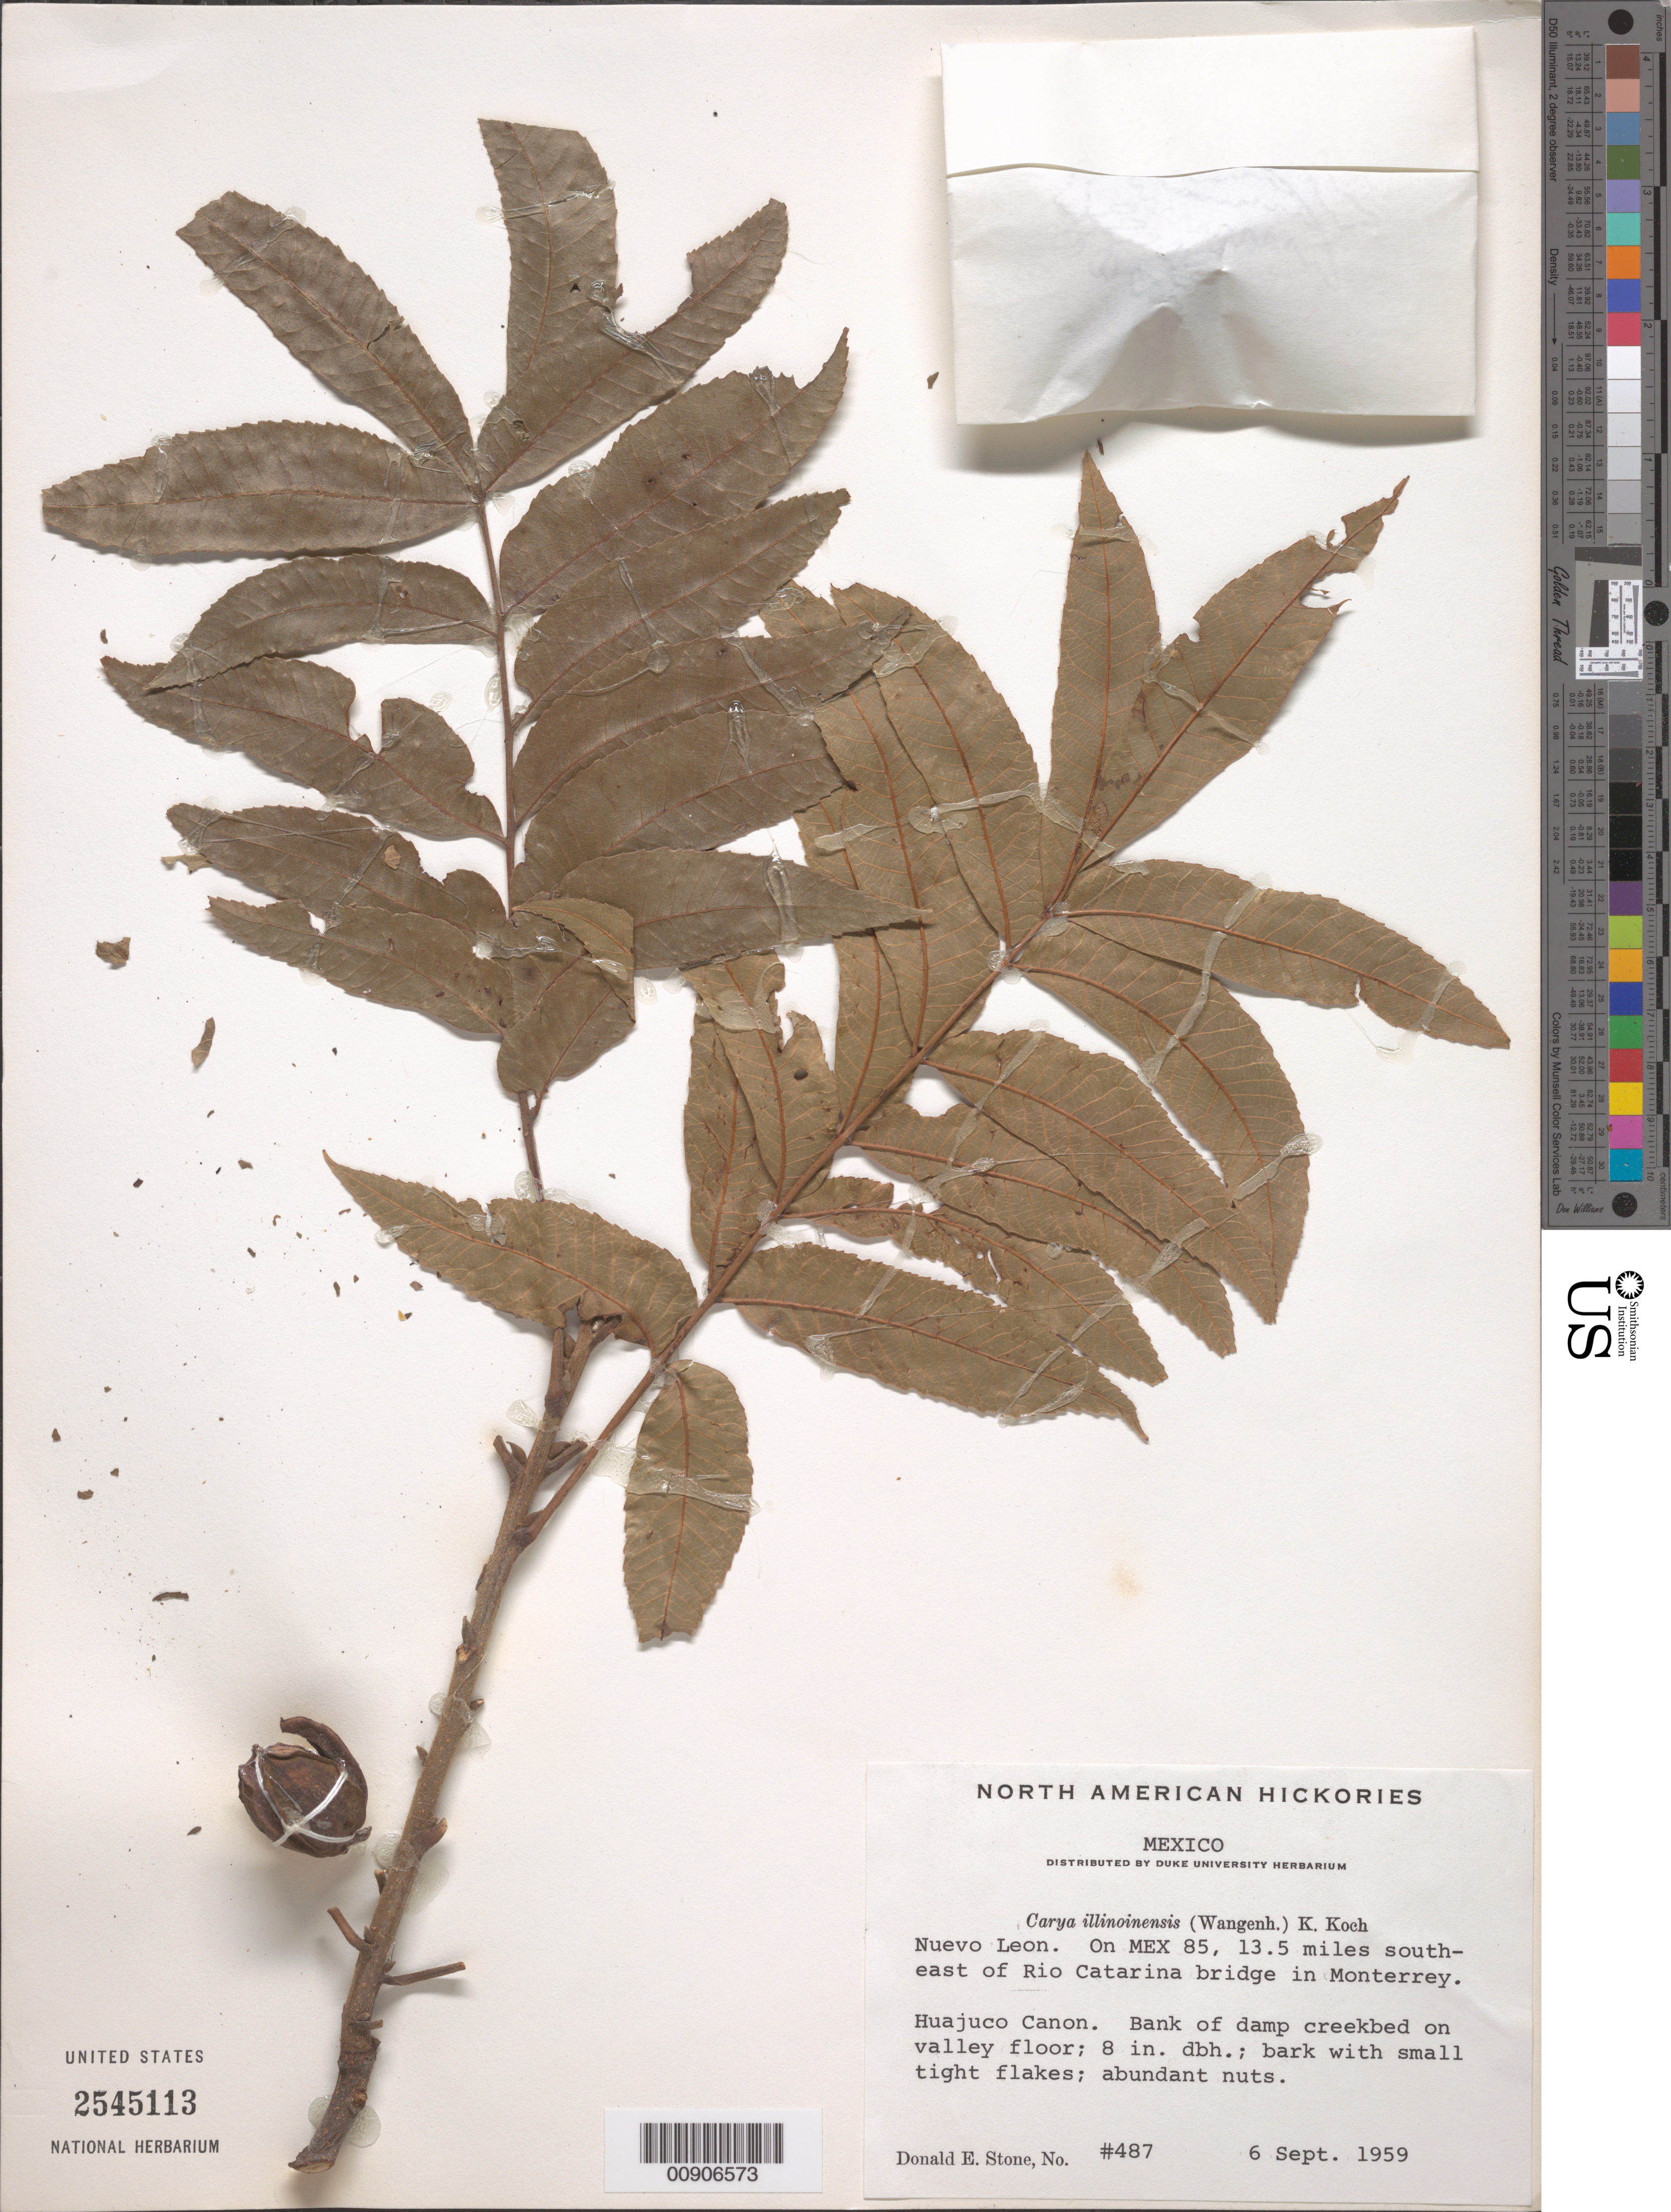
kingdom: Plantae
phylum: Tracheophyta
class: Magnoliopsida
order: Fagales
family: Juglandaceae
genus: Carya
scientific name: Carya illinoinensis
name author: (Wangenh.) K. Koch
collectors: D. E. Stone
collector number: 487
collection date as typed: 06 Sep 1959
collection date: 1959-09-06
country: Mexico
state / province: Nuevo León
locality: Nuevo León: On MEX 85, 13.5 miles southeast of Río Catarina bridge in Monterrey. Huajuco Canon.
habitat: Bank of damp creekbed on valley floor.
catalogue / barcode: US 2545113